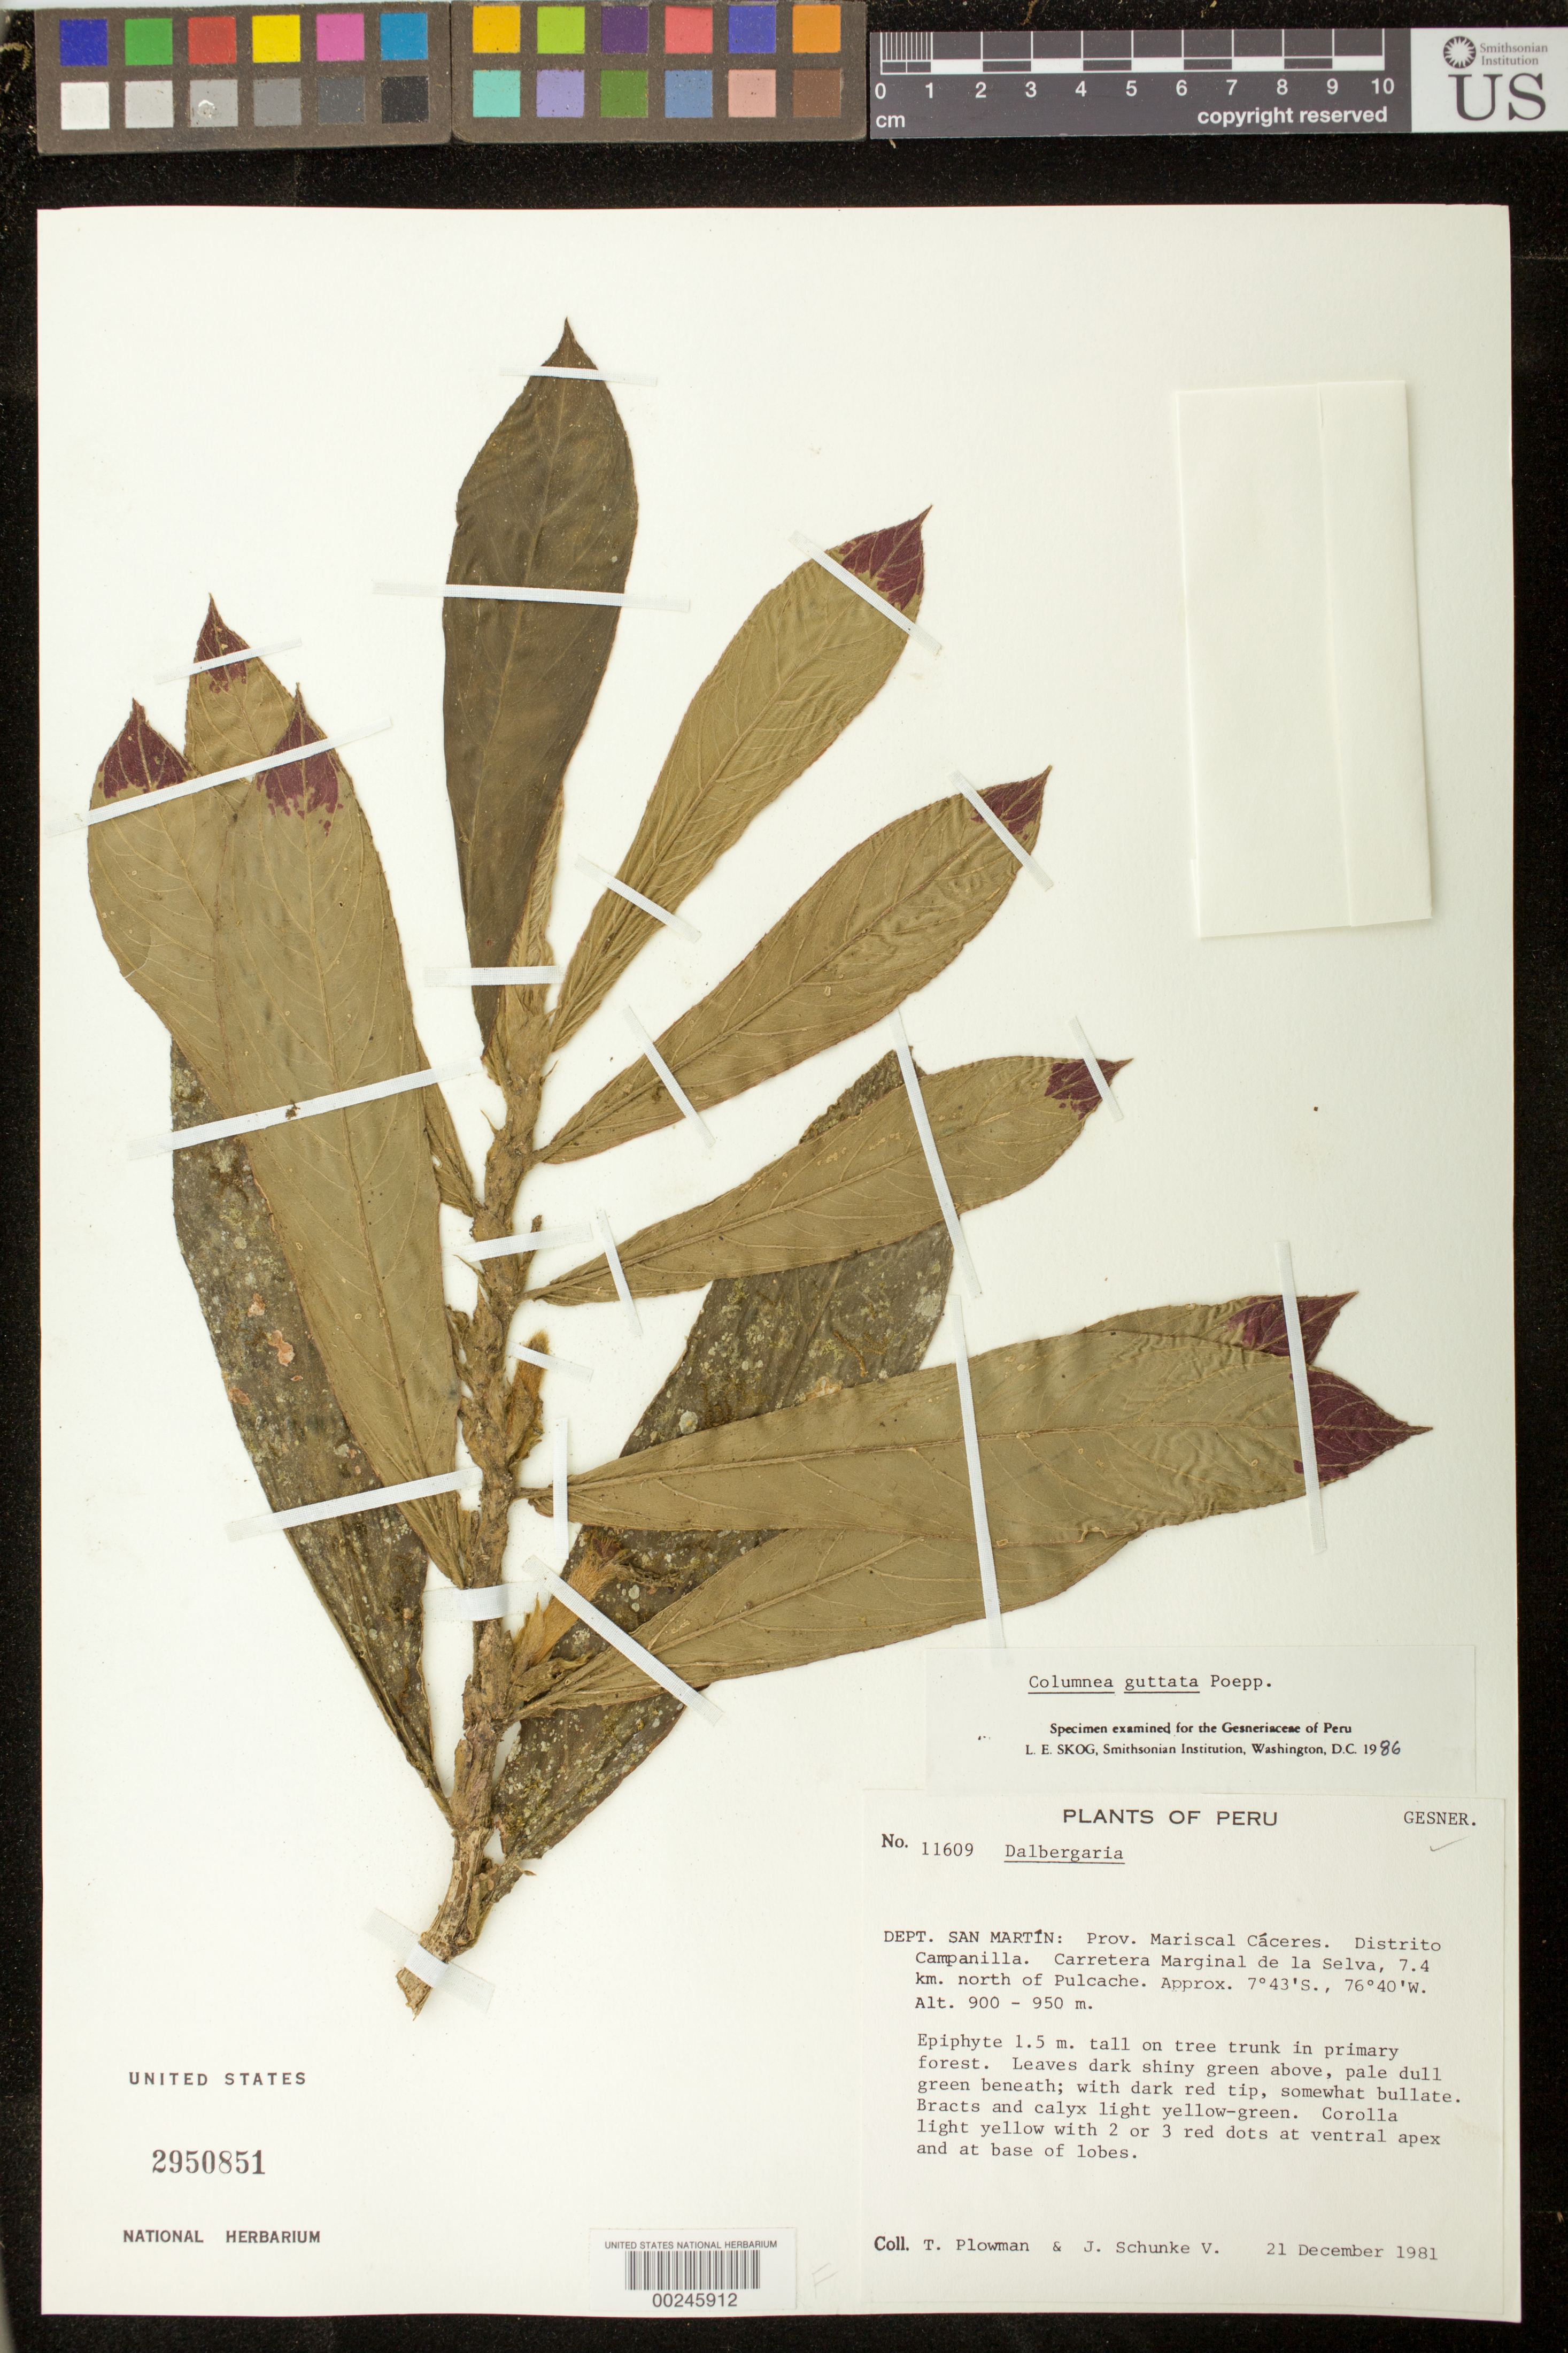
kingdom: Plantae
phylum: Tracheophyta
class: Magnoliopsida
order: Lamiales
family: Gesneriaceae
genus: Columnea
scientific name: Columnea guttata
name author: Poepp.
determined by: Clark, J. L., (SEL), The Marie Selby Botanical Garden (UNITED STATES)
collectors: T. Plowman & J. Schunke Vigo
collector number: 11609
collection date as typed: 21 Dec 1981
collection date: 1981-12-21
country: Peru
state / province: San Martín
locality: Prov. Mariscal Cáceres, Dtto. Campanilla, marginal highway from the forest, 7.4 km N of Pulcache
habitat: Primary forest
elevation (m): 900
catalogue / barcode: US 2950851